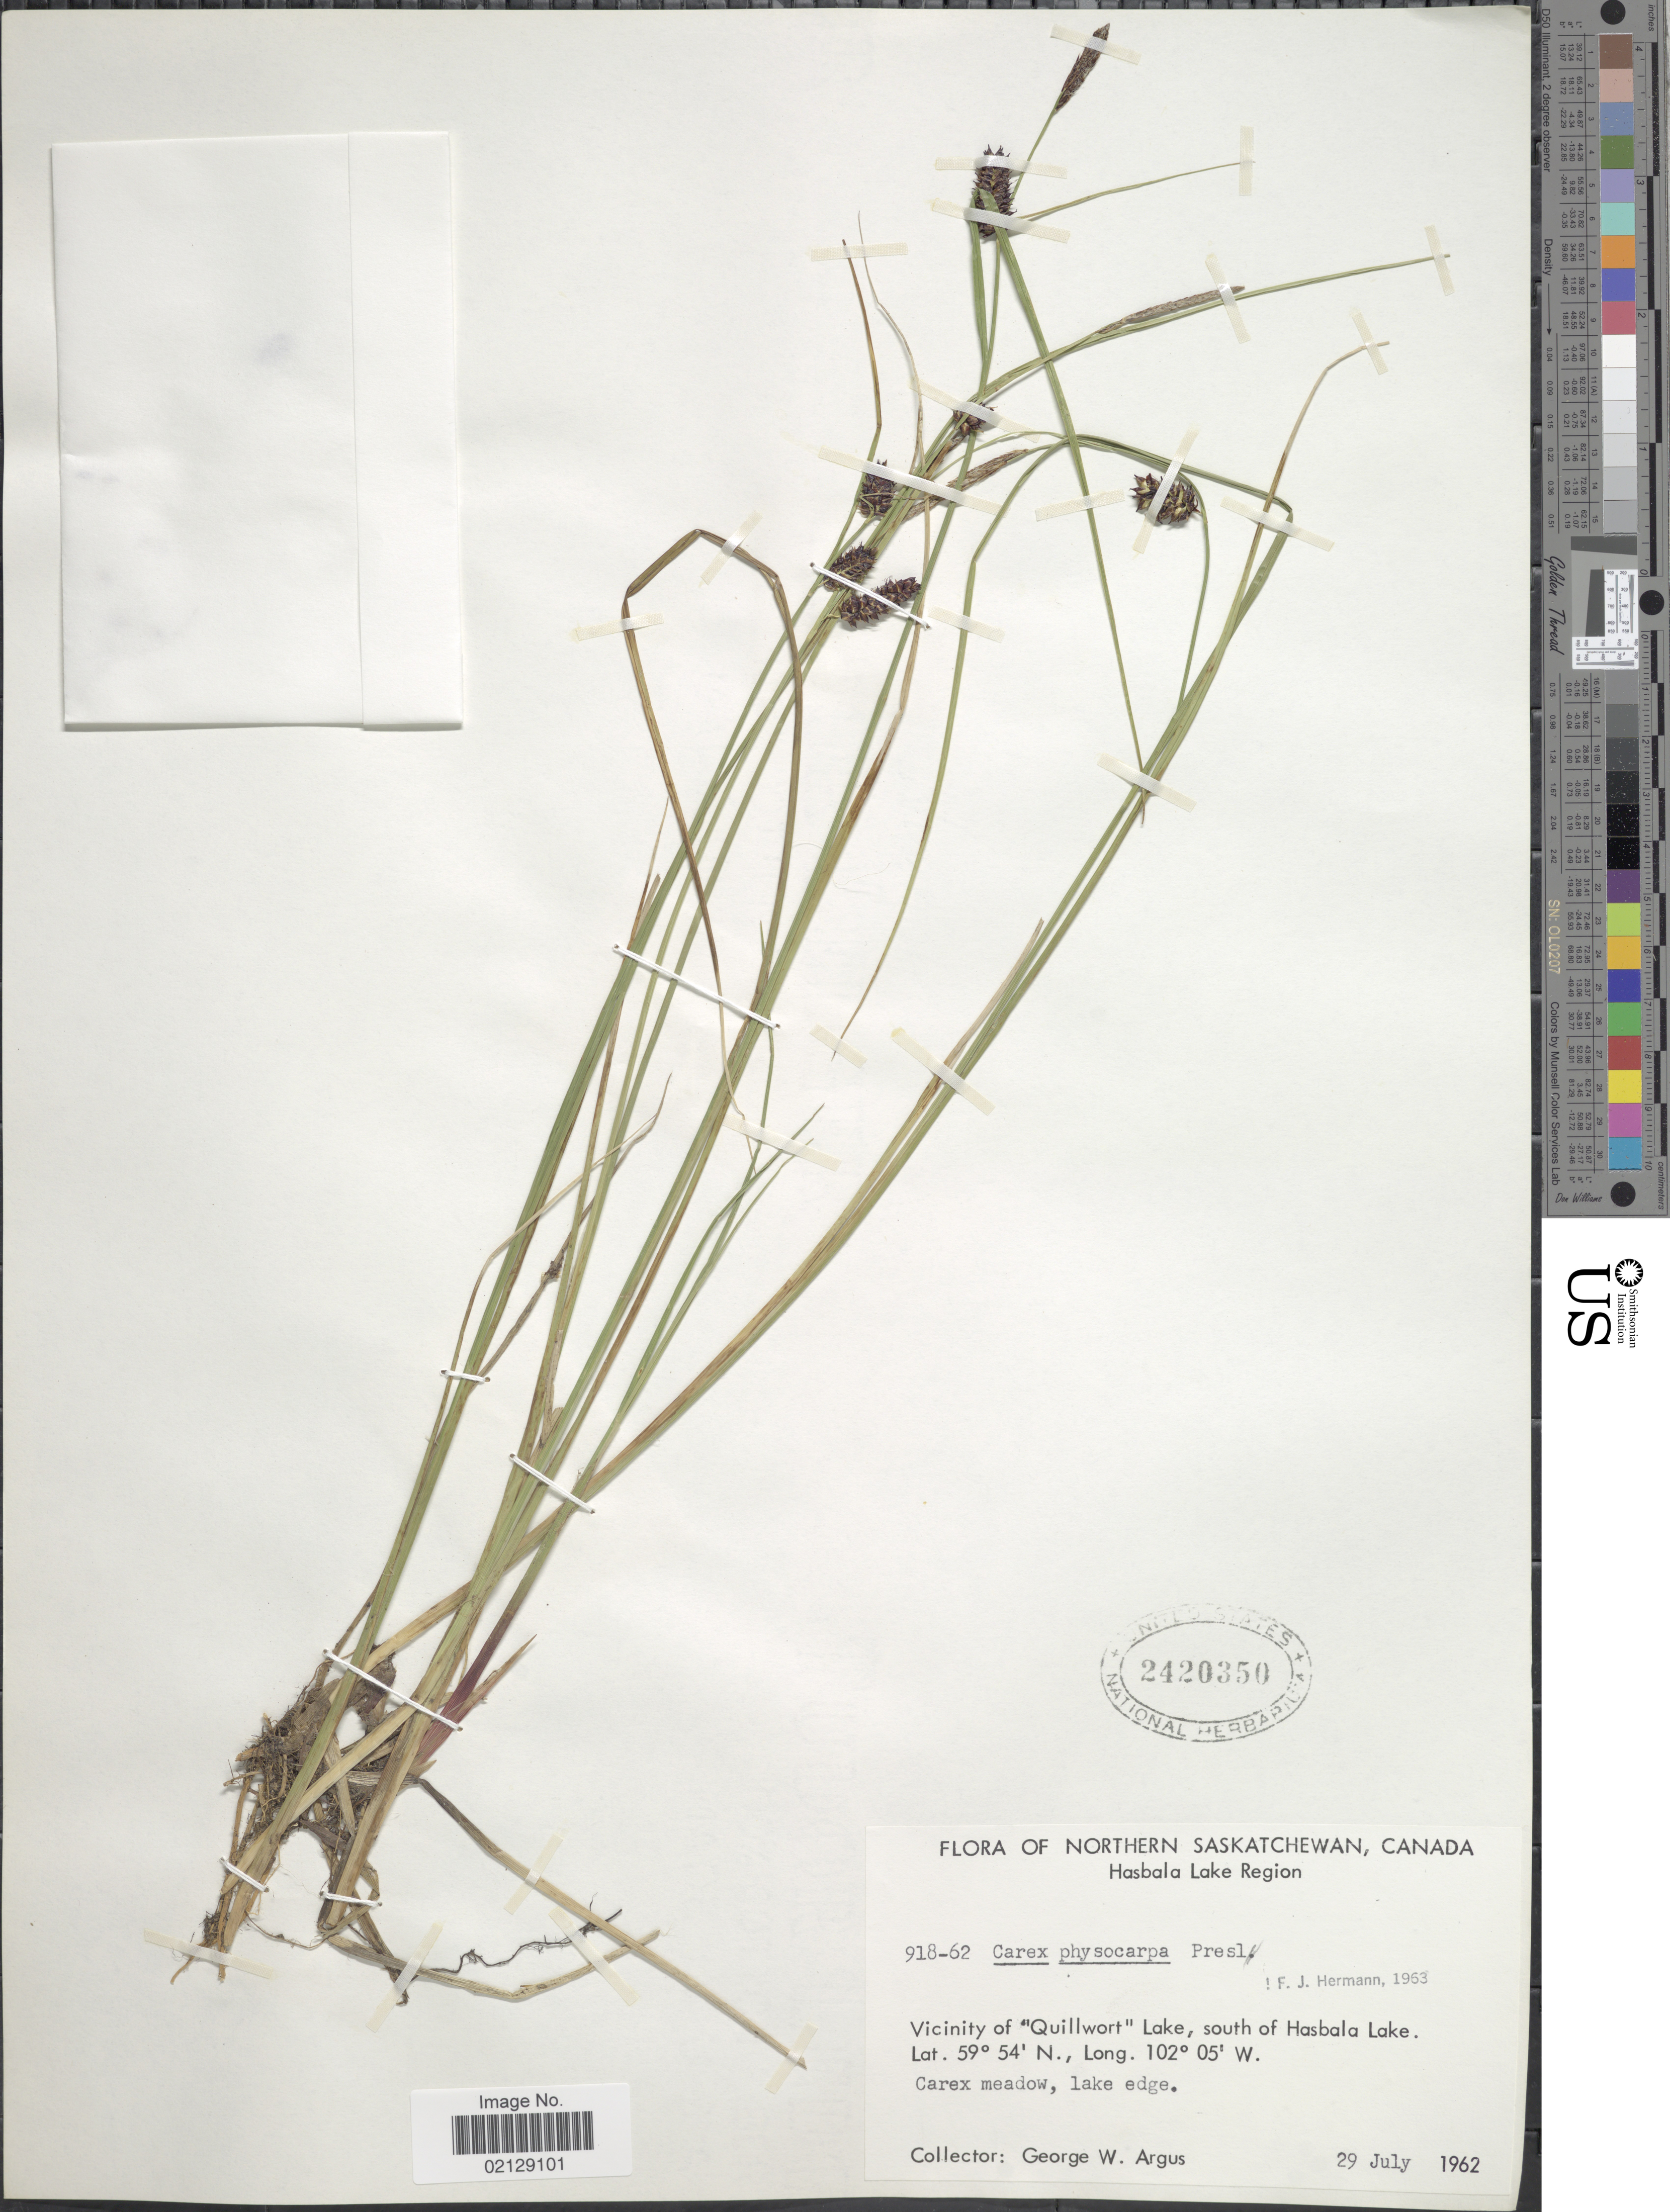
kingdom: Plantae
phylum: Tracheophyta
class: Liliopsida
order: Poales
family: Cyperaceae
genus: Carex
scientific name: Carex saxatilis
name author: L.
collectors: G. W. Argus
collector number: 918-62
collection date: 1962-07-29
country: Canada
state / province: Saskatchewan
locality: Northern Saskatchewan, Hasbala Lake Region, Vicinity of "Quillwort" Lake, south of Hasbala Lake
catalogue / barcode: US 2420350